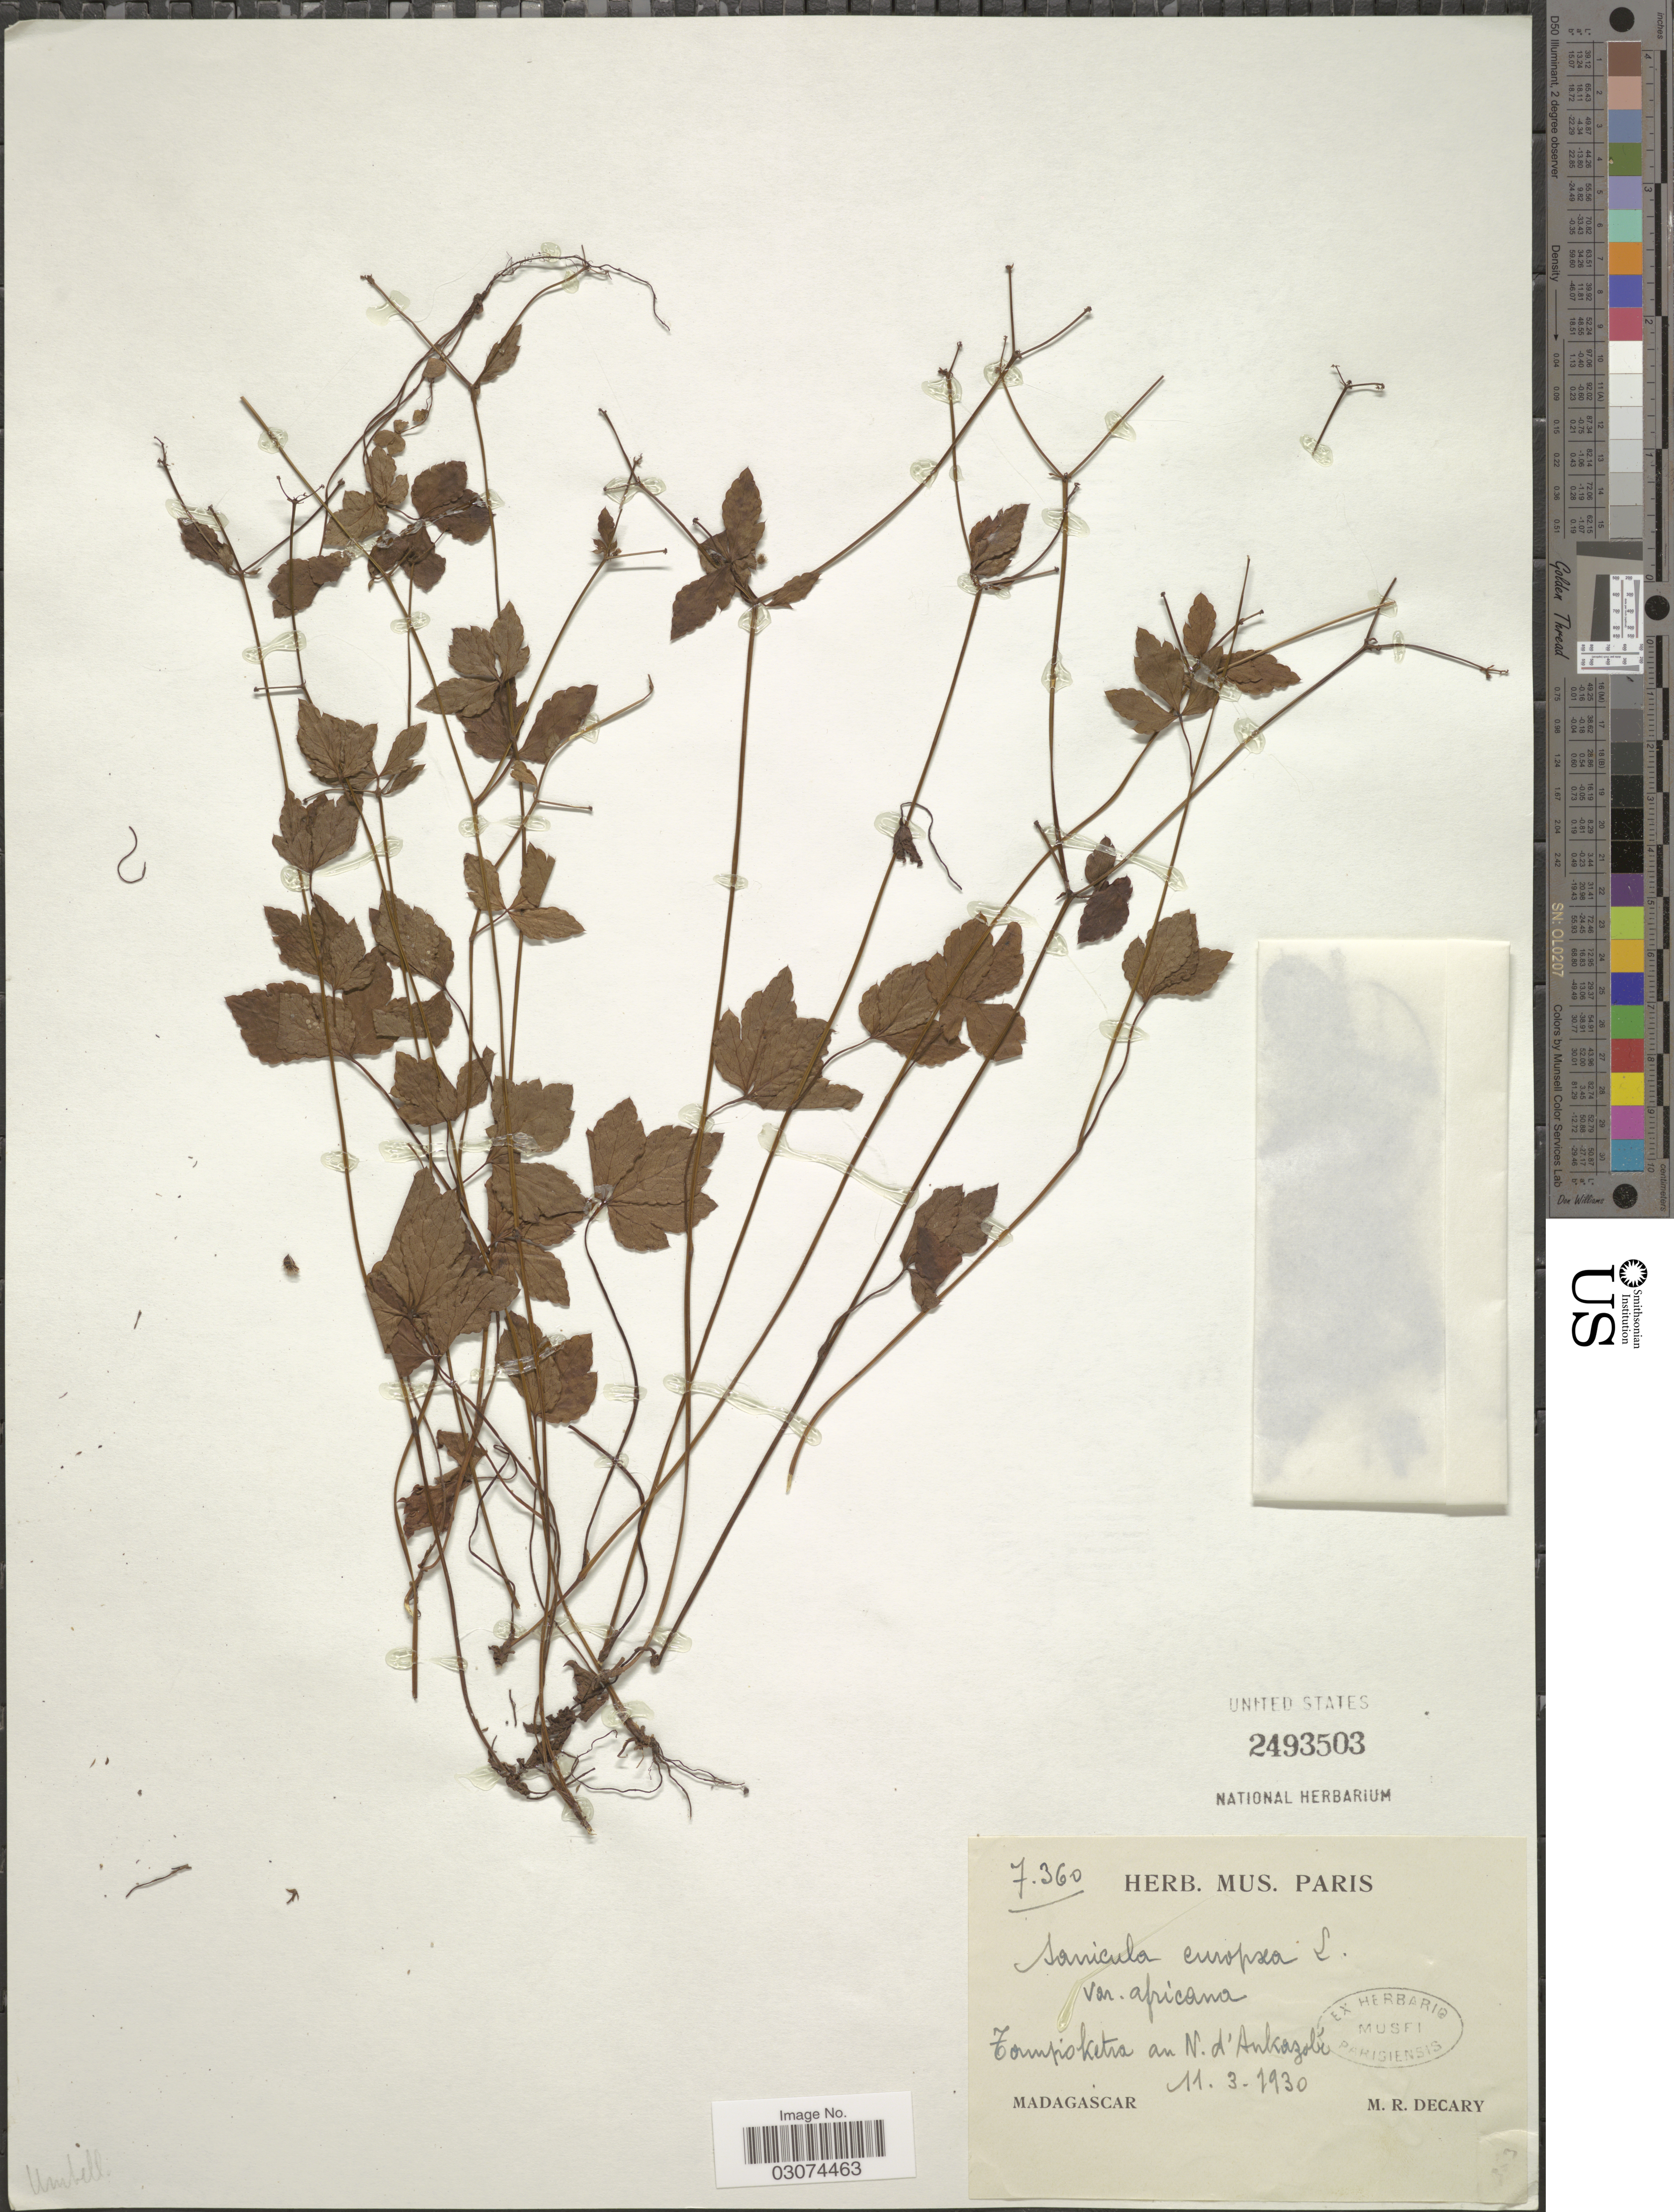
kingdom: Plantae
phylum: Tracheophyta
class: Magnoliopsida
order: Apiales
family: Apiaceae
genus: Sanicula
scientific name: Sanicula elata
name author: Buch.-Ham. ex D. Don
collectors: R. Decary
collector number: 7360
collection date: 1930-03-11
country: Madagascar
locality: Tampioketra an N. d'Ankazobe.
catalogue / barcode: US 2493503